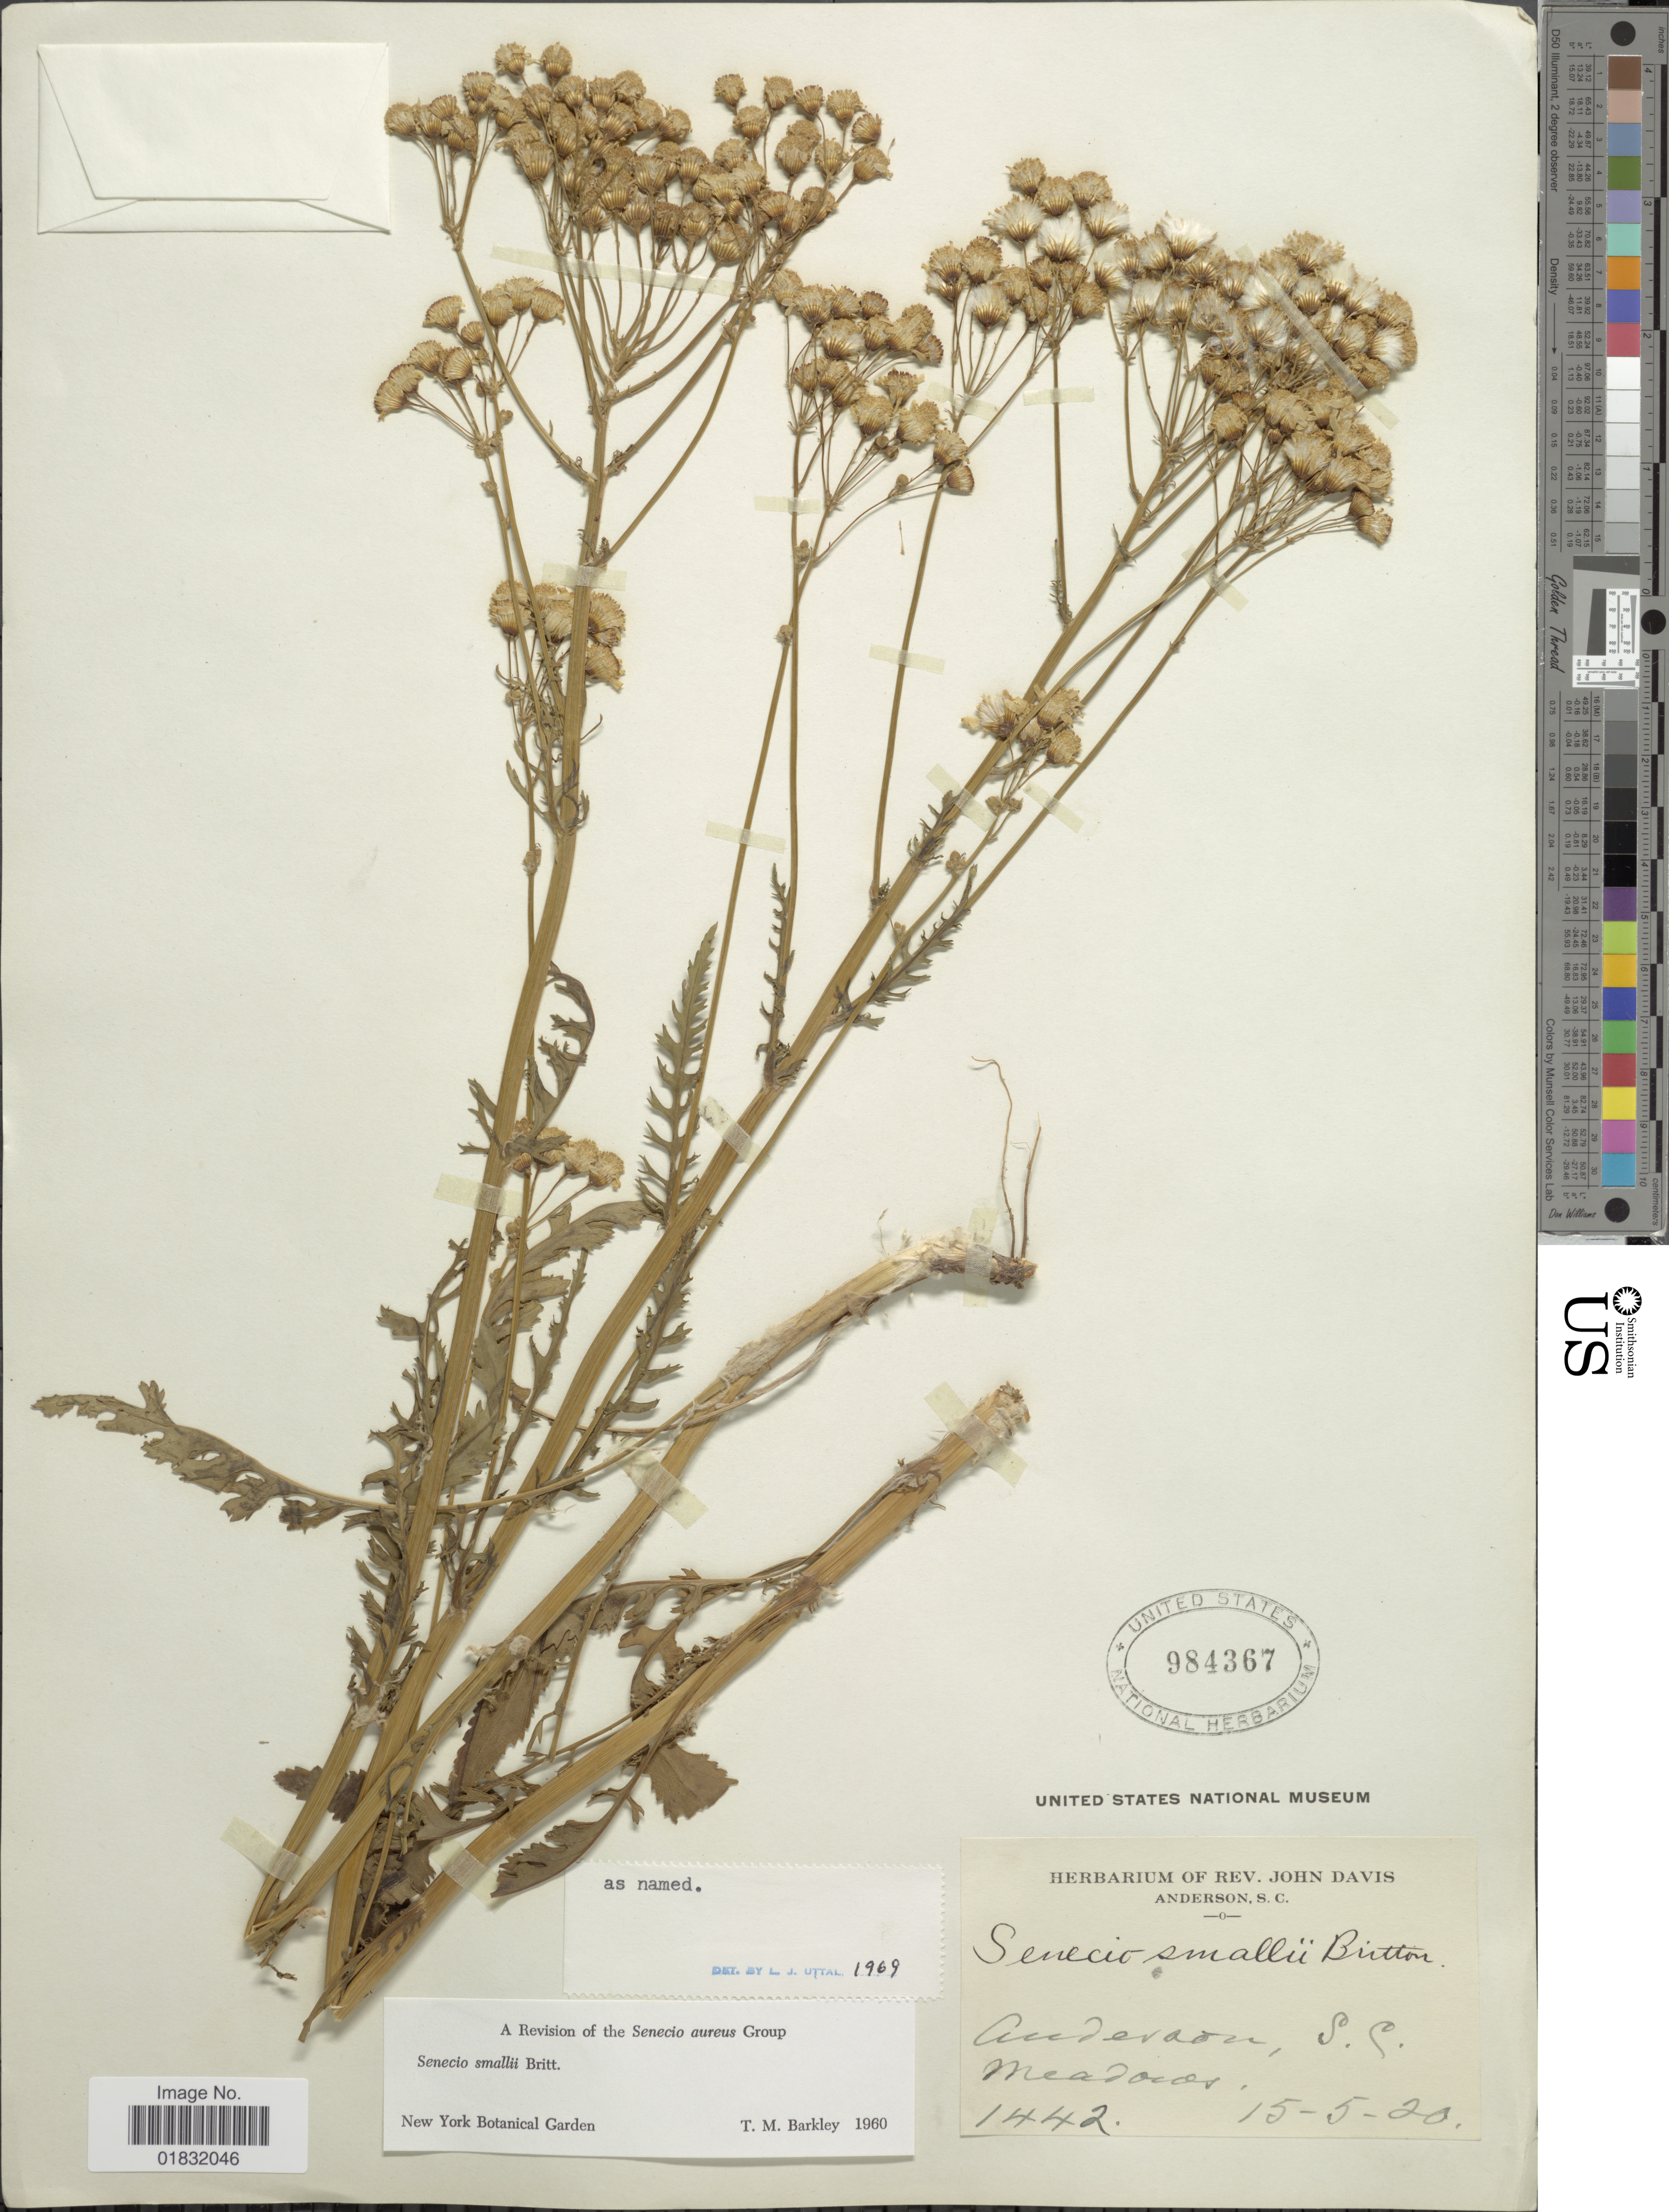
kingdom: Plantae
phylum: Tracheophyta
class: Magnoliopsida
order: Asterales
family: Asteraceae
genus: Packera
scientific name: Packera smallii Britton comb ined.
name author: Britton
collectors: ex herb. Rev. John Davis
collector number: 1442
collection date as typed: Transcribed d/m/y: 15/5/20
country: United States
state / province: South Carolina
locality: Anderson, meadows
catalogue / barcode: US 984367